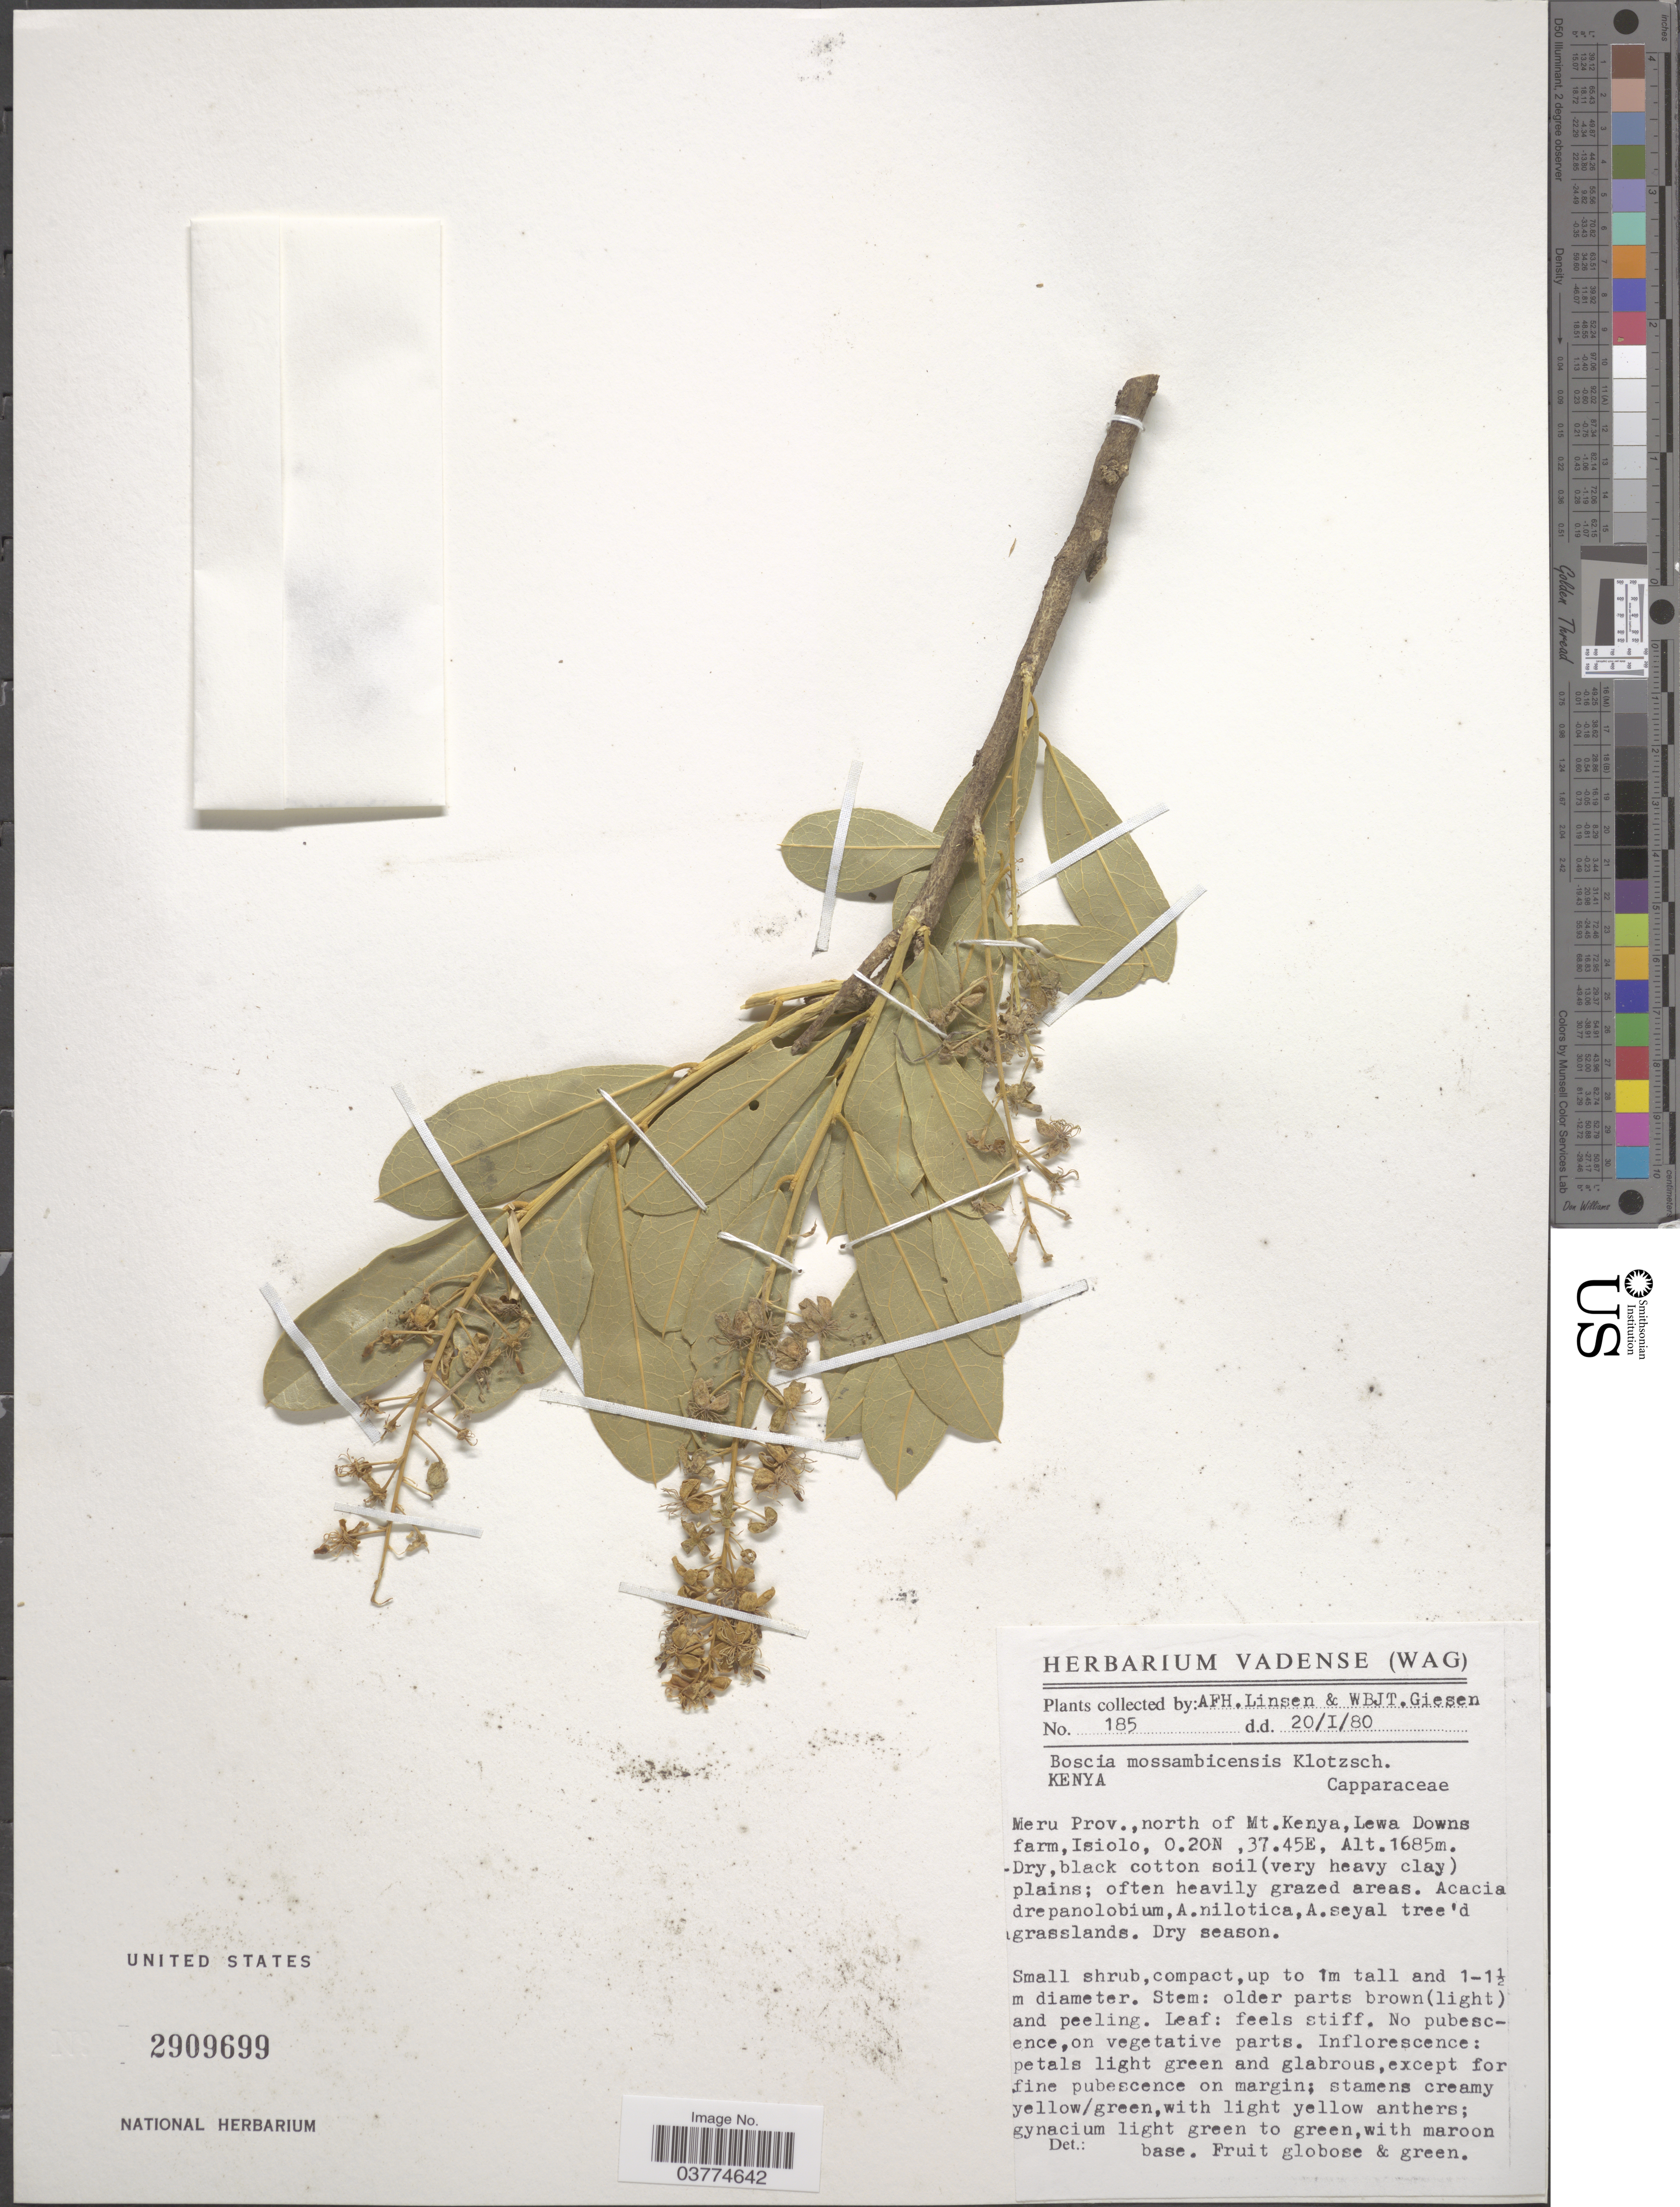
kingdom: Plantae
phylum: Tracheophyta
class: Magnoliopsida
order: Brassicales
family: Capparaceae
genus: Boscia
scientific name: Boscia mossambicensis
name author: Klotzsch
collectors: A. Linsen & W. Giesen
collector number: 185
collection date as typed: Transcribed d/m/y: 20/1/80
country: Kenya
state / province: Meru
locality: Meru Prov., north of Mt. Kenya, Lewa Downs farm, Isiolo.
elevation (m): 1685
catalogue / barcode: US 2909699